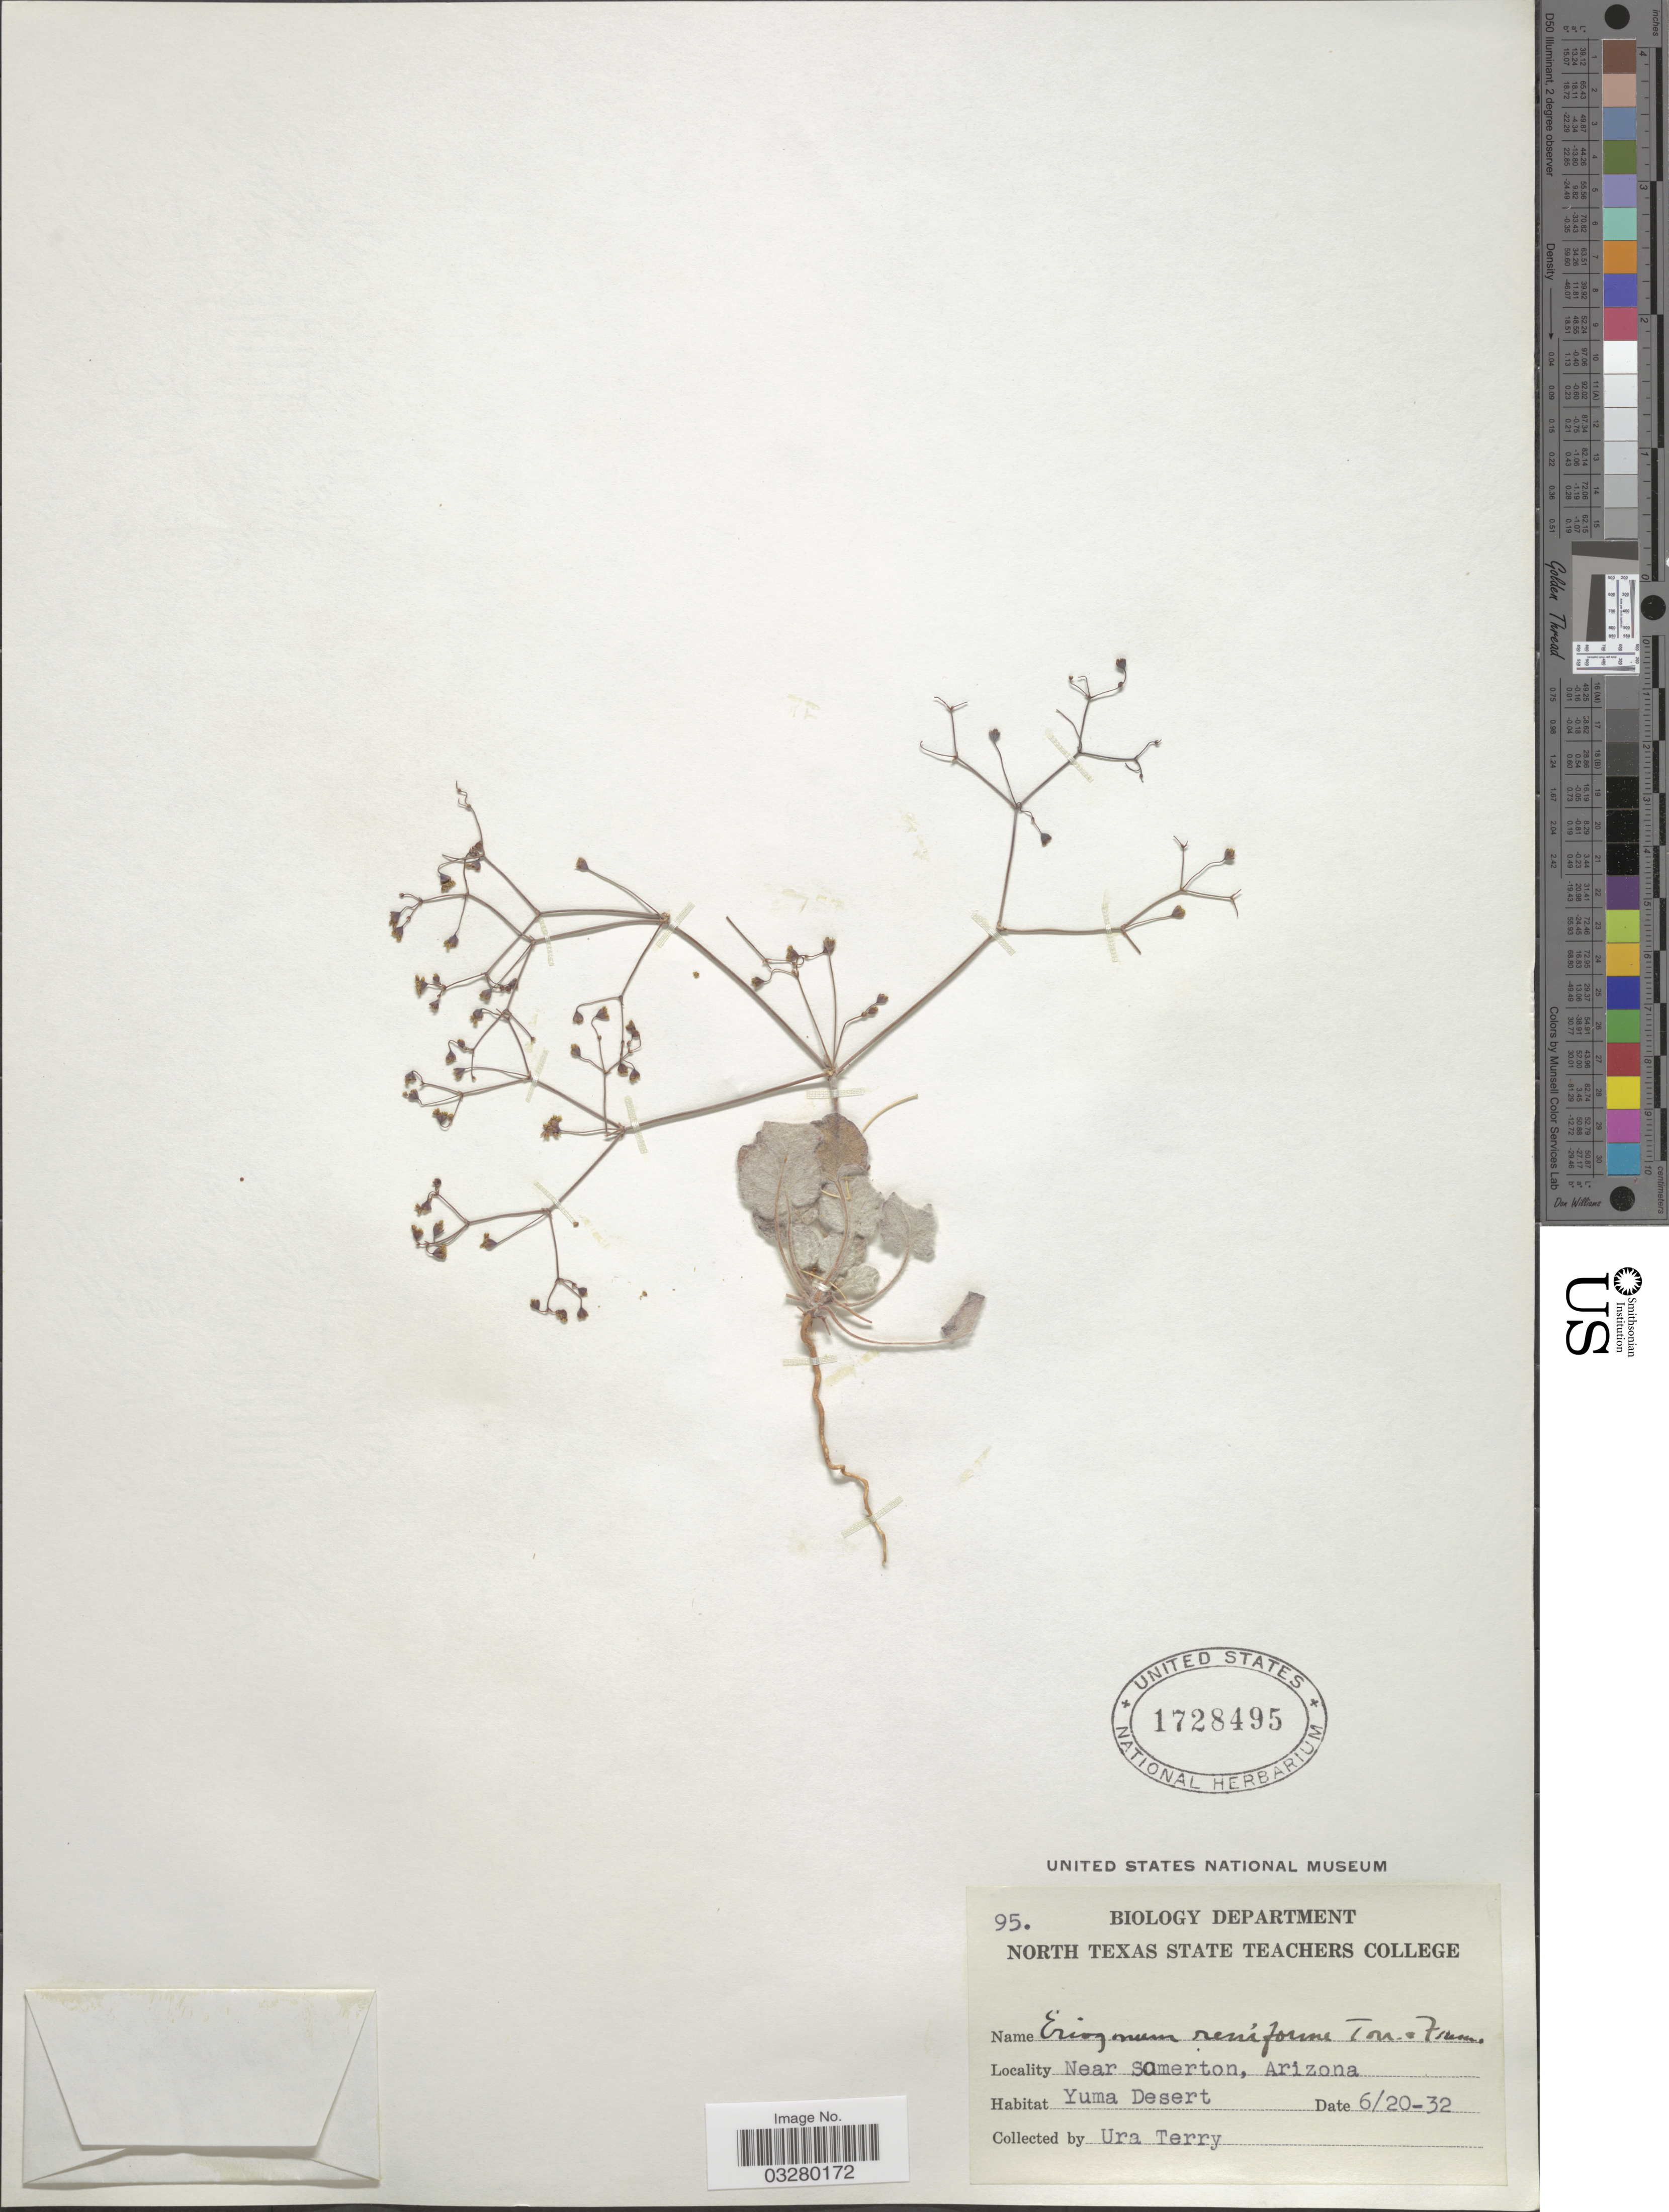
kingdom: Plantae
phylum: Tracheophyta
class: Magnoliopsida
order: Caryophyllales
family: Polygonaceae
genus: Eriogonum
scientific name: Eriogonum reniforme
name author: Torr. & Frém.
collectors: U. Terry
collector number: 95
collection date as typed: Transcribed d/m/y: 20/6/32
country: United States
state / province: Arizona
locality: Near Somerton. Yuma Desert.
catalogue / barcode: US 1728495